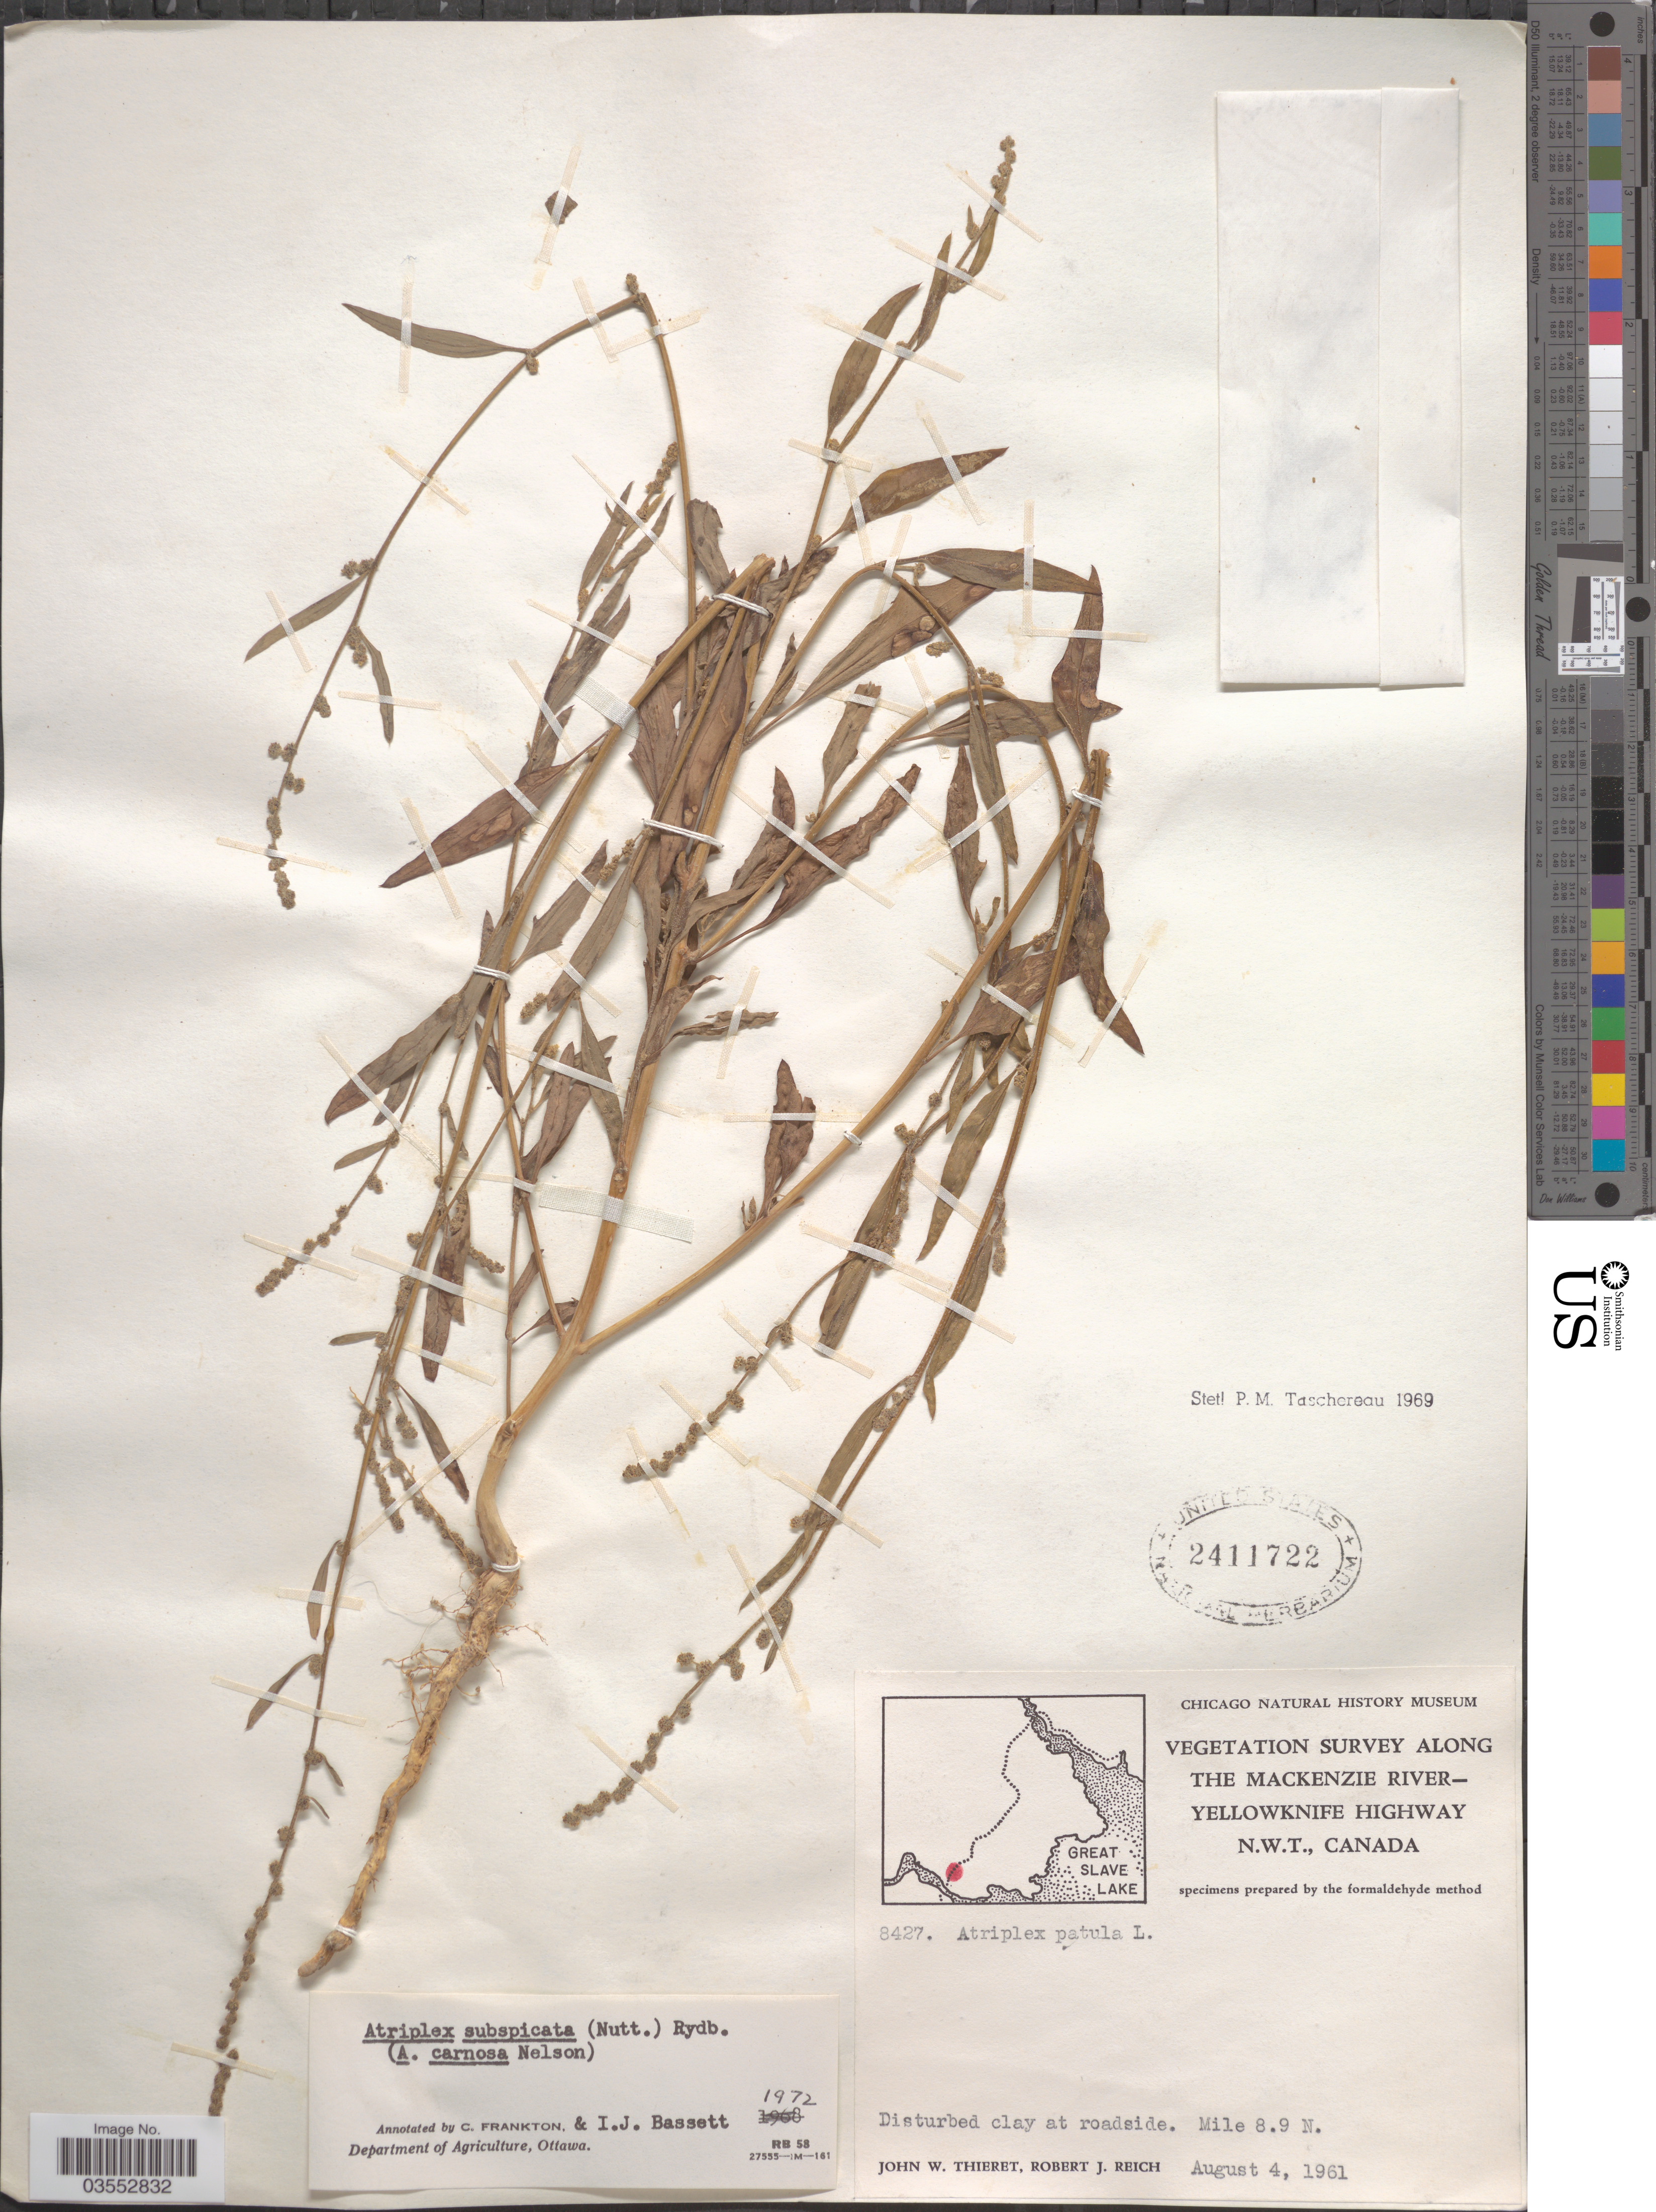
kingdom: Plantae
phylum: Tracheophyta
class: Magnoliopsida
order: Caryophyllales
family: Amaranthaceae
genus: Atriplex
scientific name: Atriplex subspicata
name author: (Nutt.) Rydb.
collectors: J. W. Thieret & R. Reich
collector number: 8427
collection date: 1961-08-04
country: Canada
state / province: Northwest Territories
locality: Along Mackenzie River-Yellowknife Highway. Mile 8.9 N.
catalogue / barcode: US 2411722